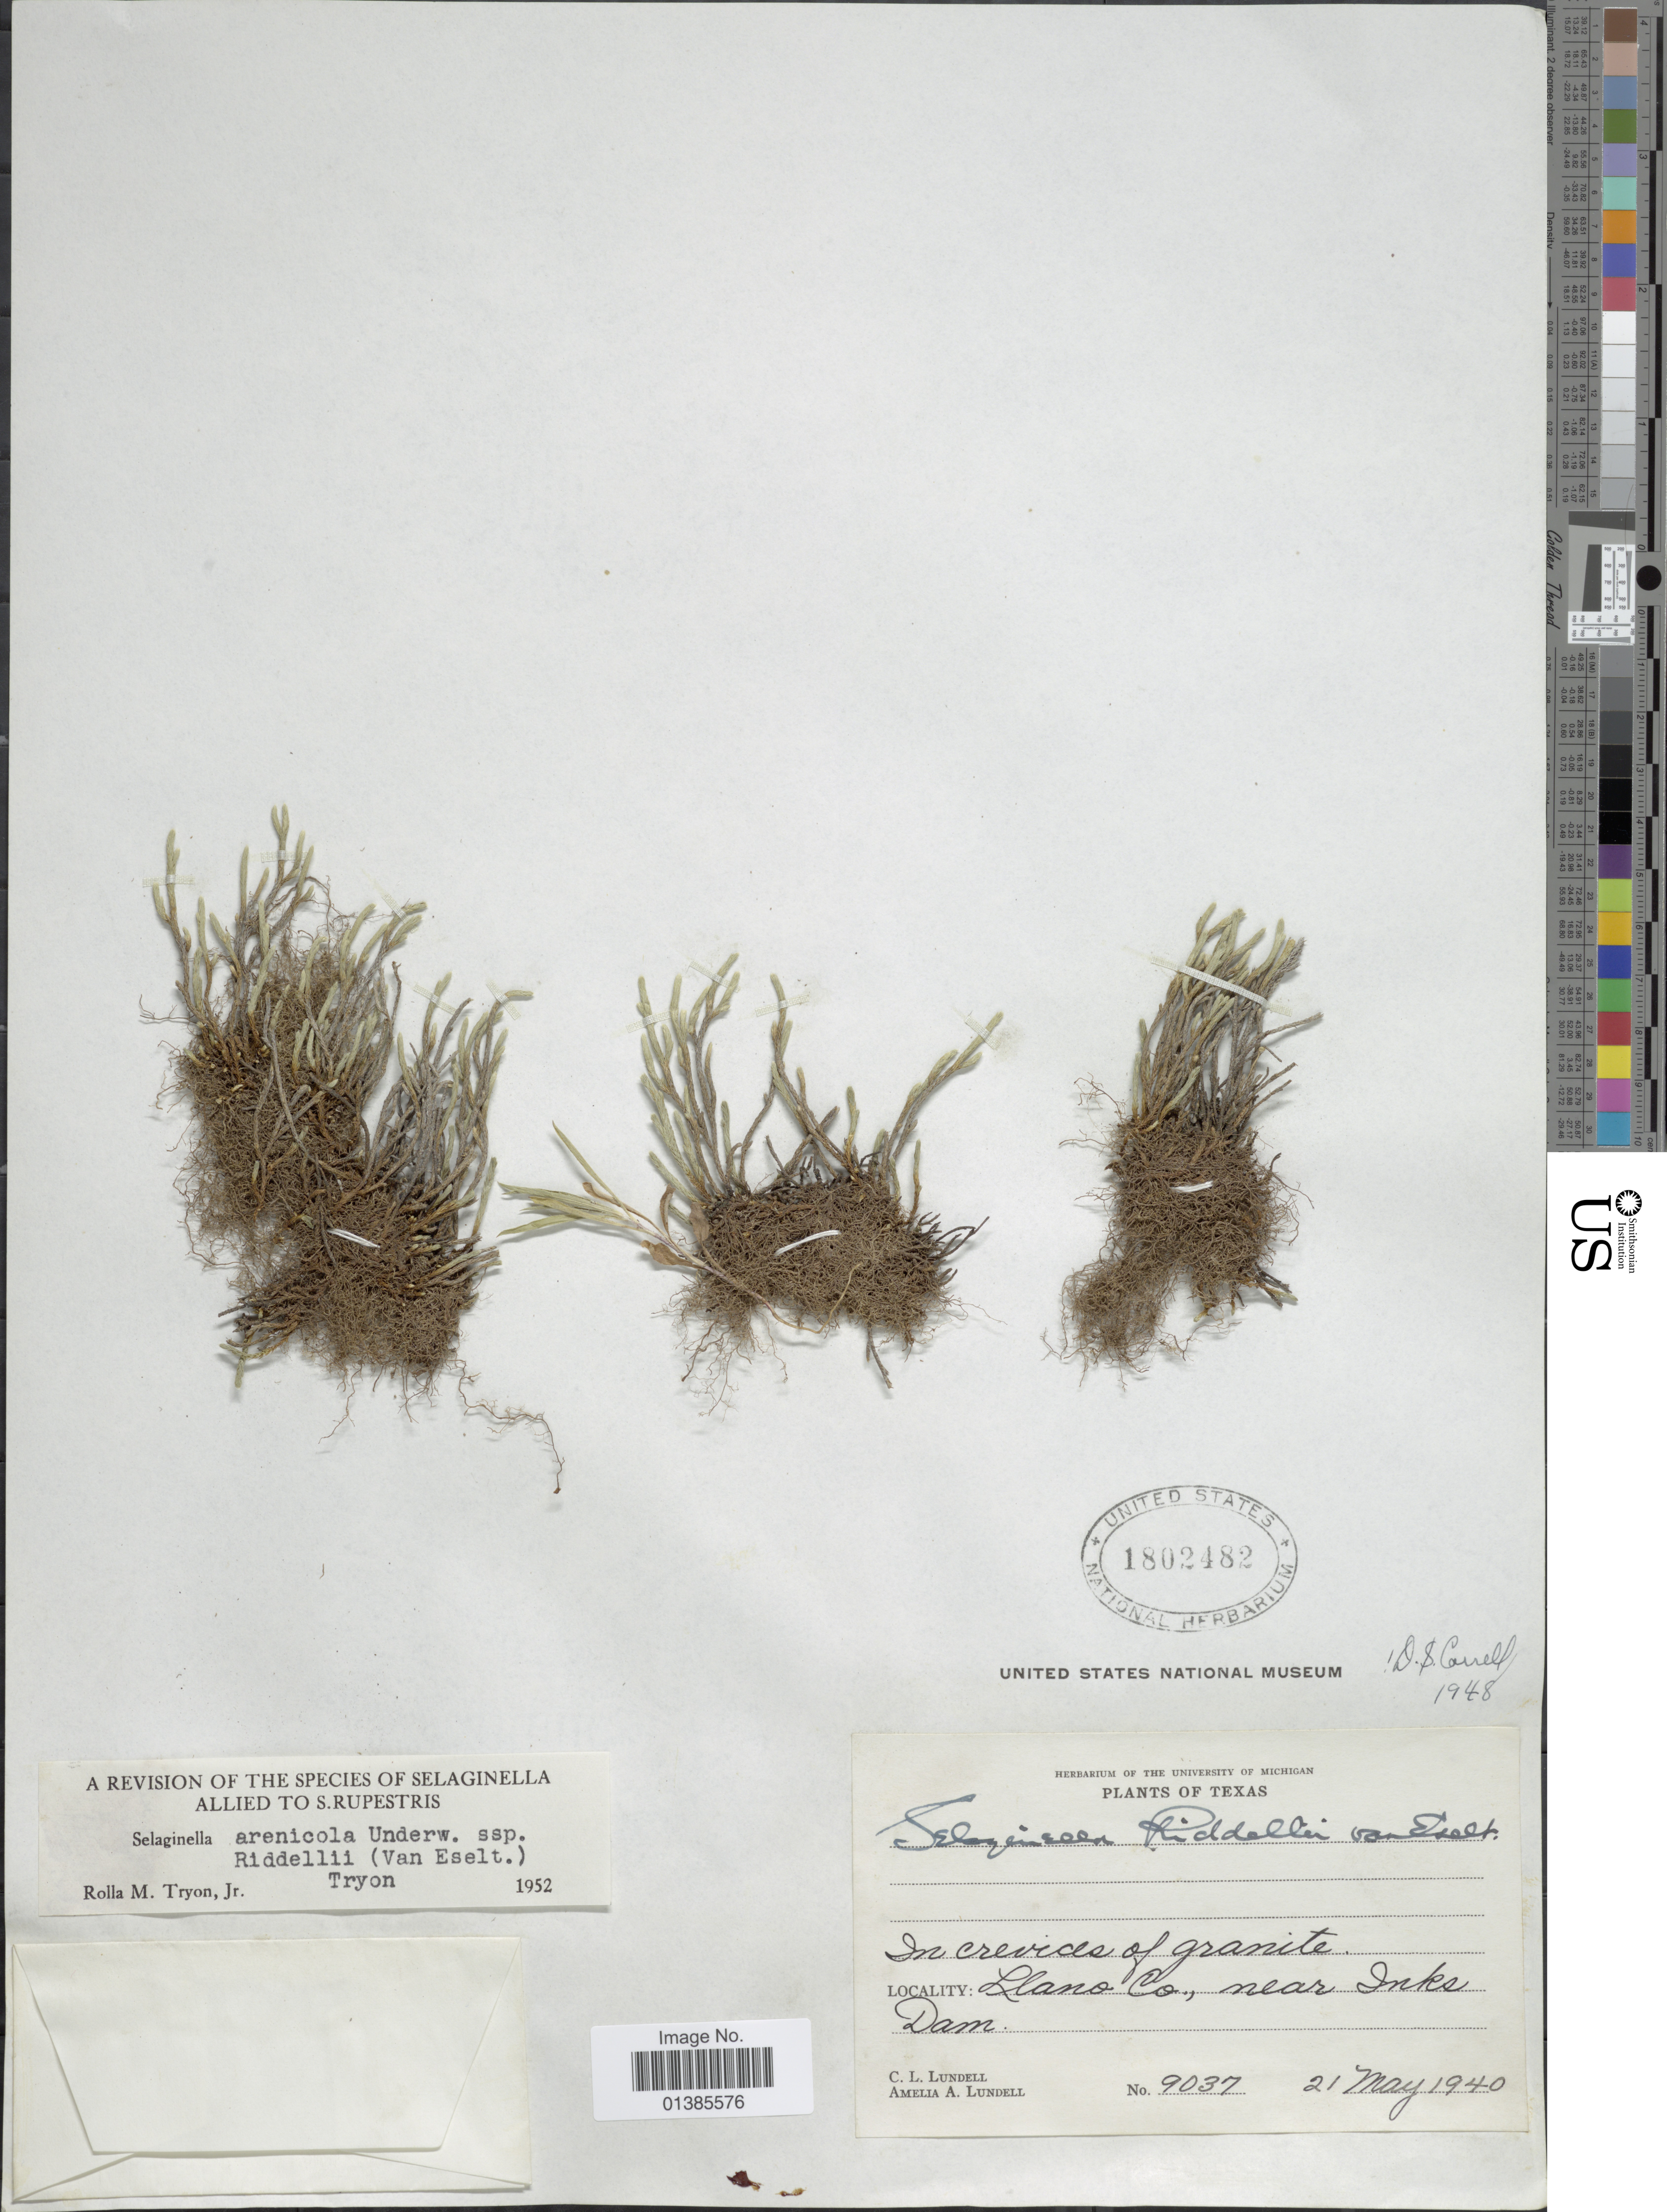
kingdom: Plantae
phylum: Tracheophyta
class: Lycopodiopsida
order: Selaginellales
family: Selaginellaceae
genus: Selaginella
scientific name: Selaginella arenicola subsp. riddellii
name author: (Van Eselt.) R.M. Tryon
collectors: C. L. Lundell & A. A. Lundell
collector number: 9037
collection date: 1940-05-21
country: United States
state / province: Texas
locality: Llano Co., near Inks Dam.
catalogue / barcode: US 1802482